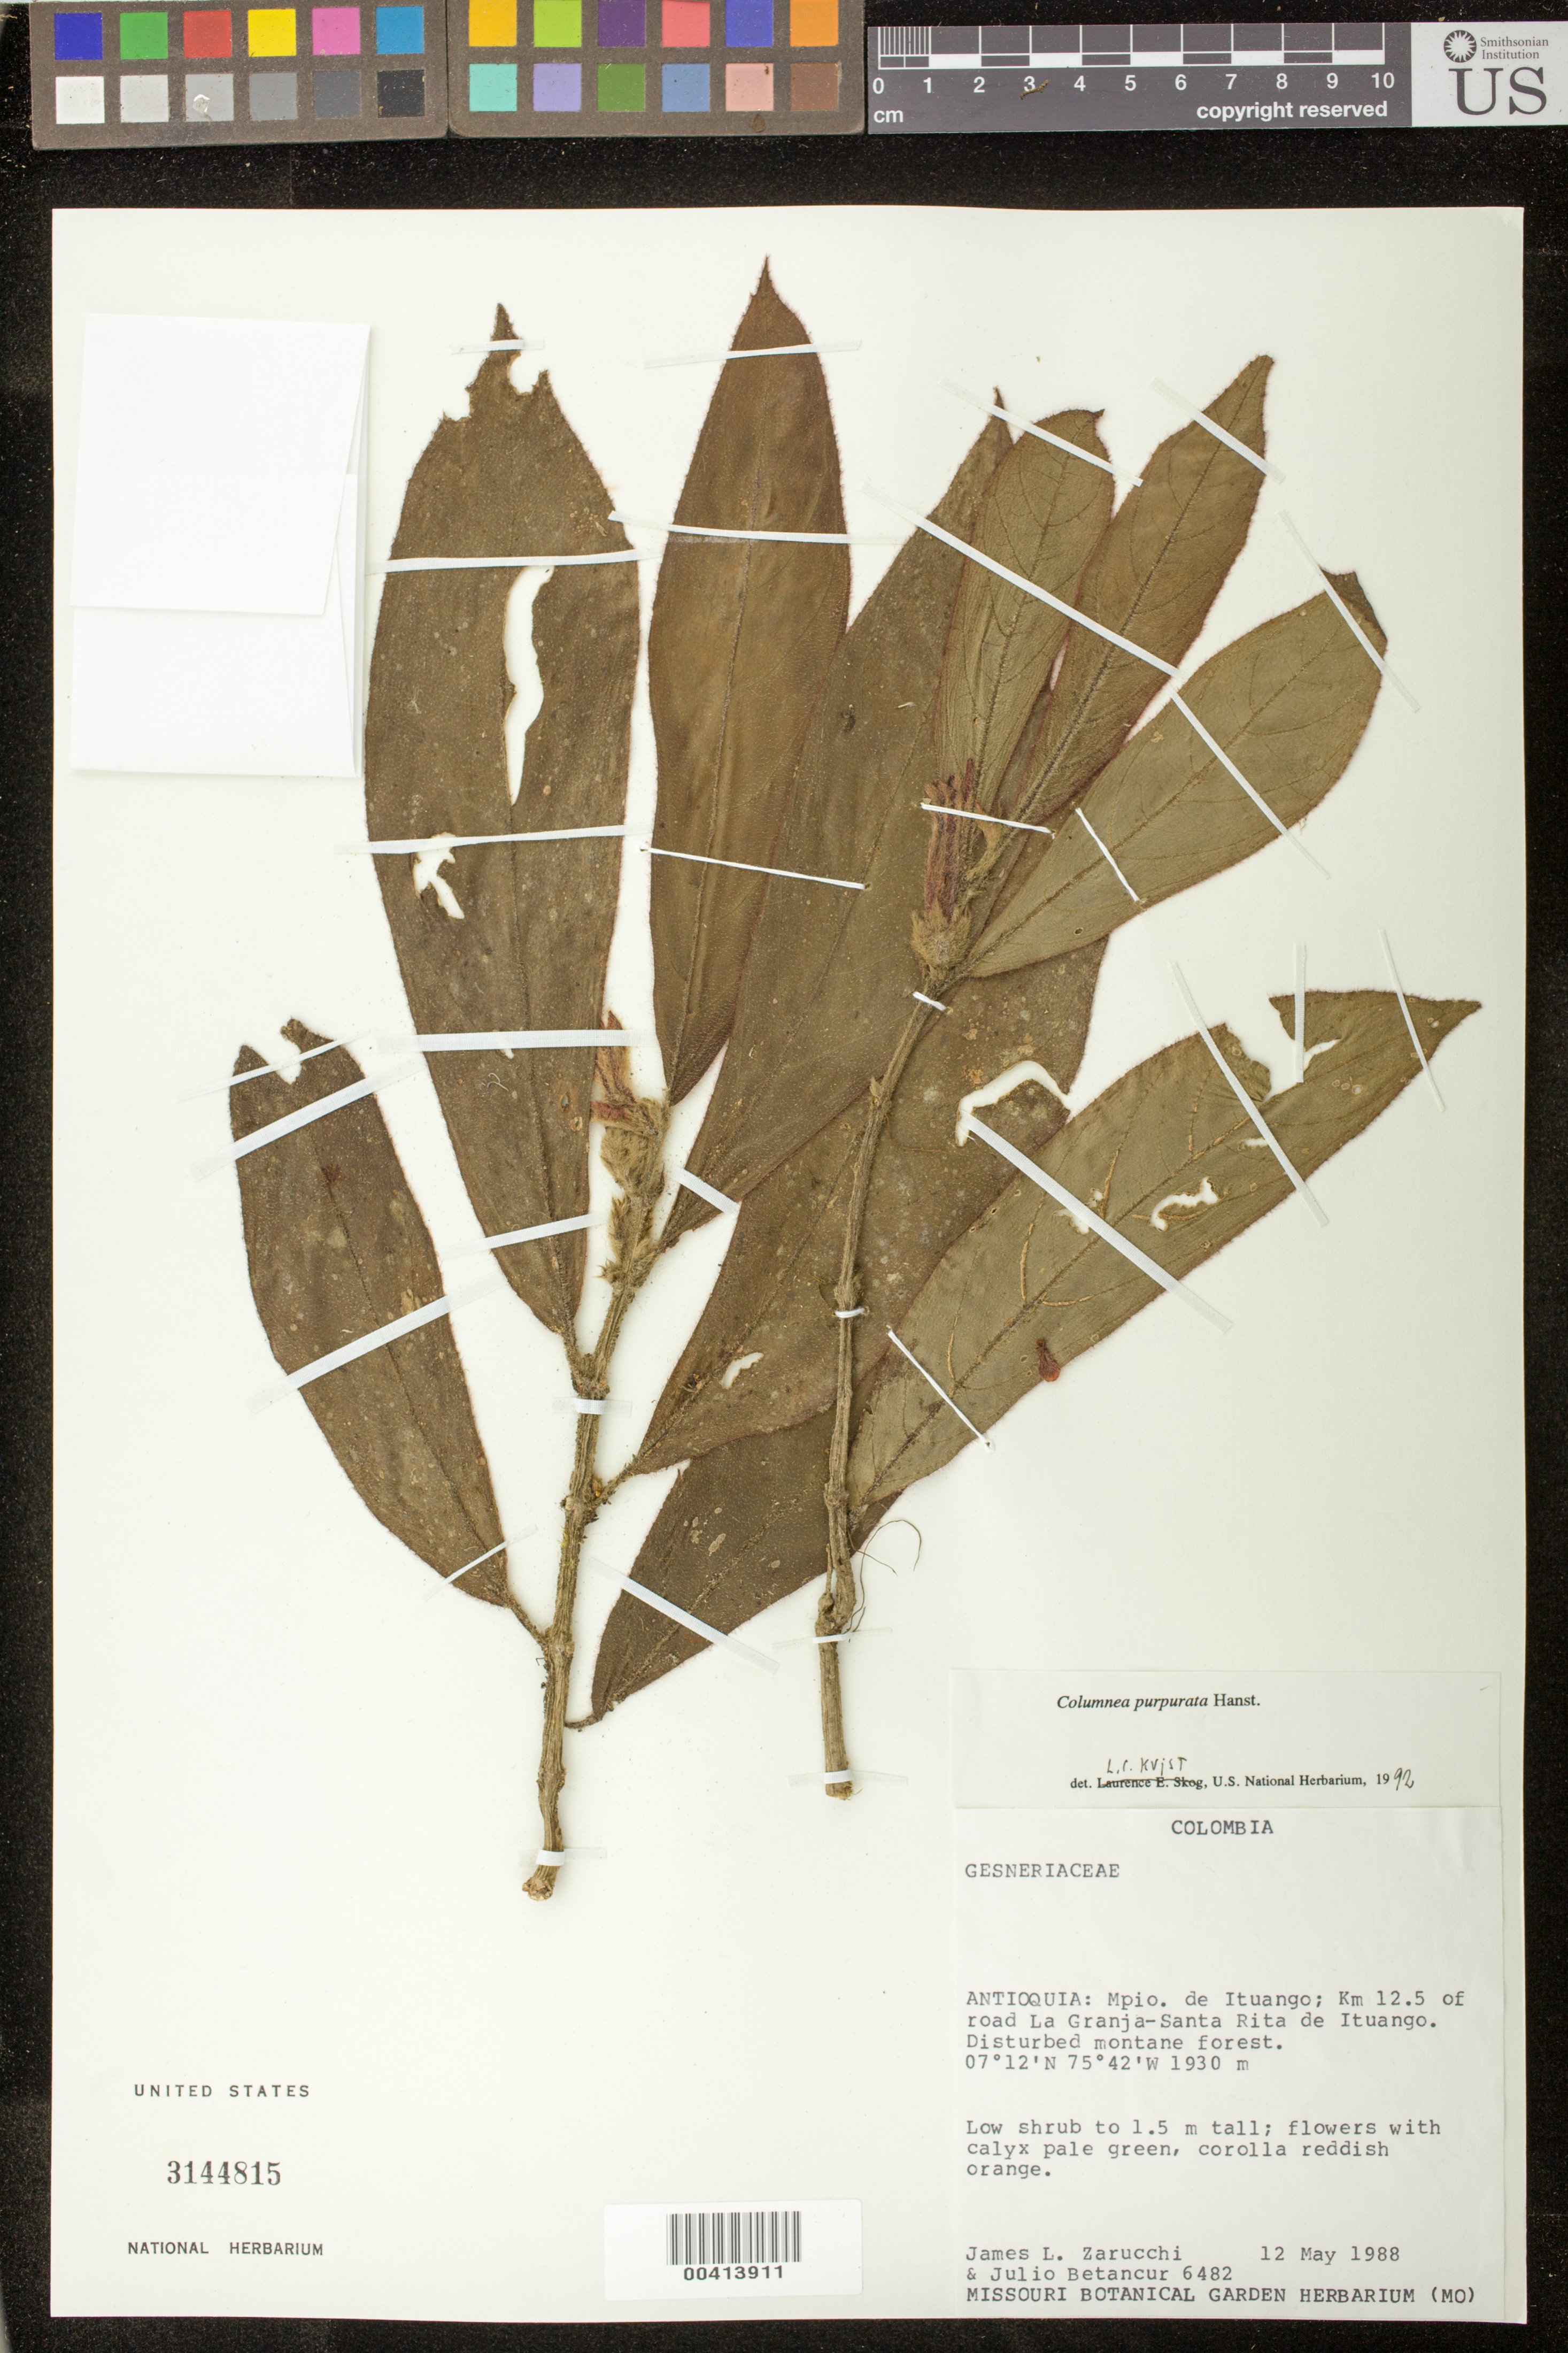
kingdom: Plantae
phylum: Tracheophyta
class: Magnoliopsida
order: Lamiales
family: Gesneriaceae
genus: Columnea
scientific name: Columnea purpurata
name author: Hanst.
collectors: J. L. Zarucchi & J. C. Betancur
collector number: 6482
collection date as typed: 12 May 1988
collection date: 1988-05-12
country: Colombia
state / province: Antioquia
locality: Ituango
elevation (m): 1930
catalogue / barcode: US 3144815